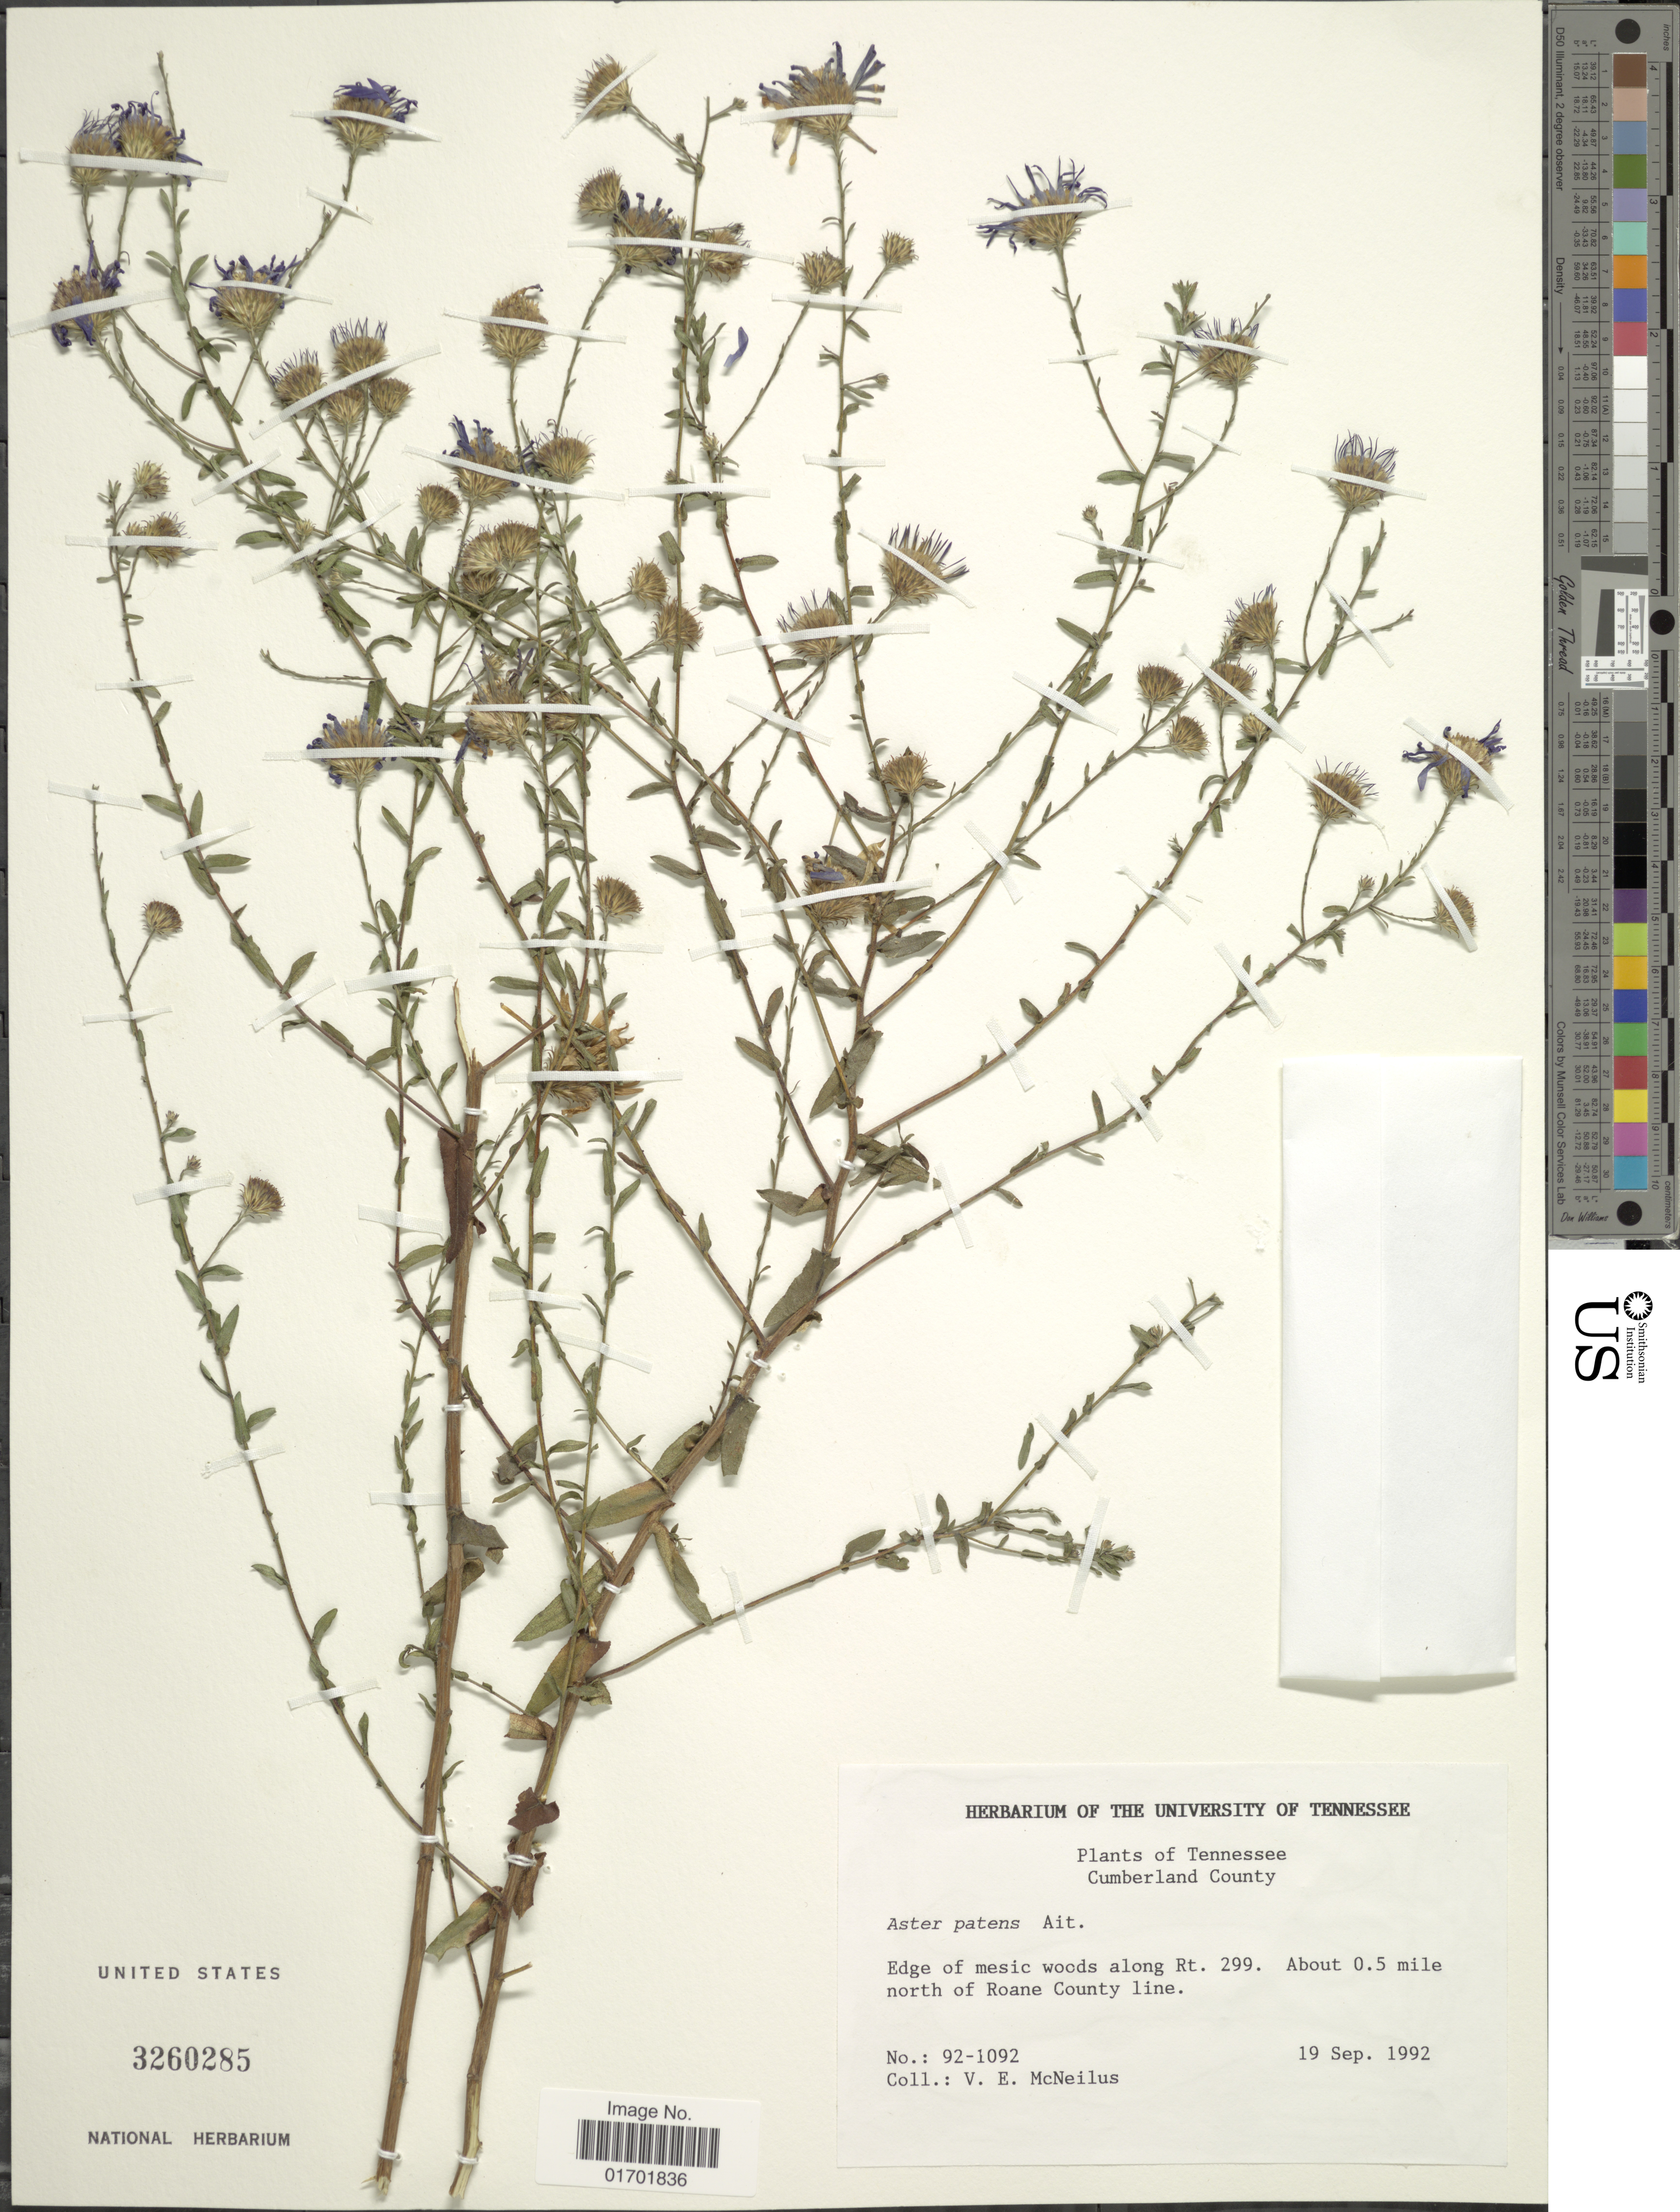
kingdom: Plantae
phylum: Tracheophyta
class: Magnoliopsida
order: Asterales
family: Asteraceae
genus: Symphyotrichum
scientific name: Symphyotrichum patens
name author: (Aiton) G.L. Nesom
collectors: V. Mcneilus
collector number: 92-1092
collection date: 1992-09-19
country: United States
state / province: Tennessee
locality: Cumberland County, edge of mesic woods along Rt. 229. About 0.5 mile north of Roanne County line.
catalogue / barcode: US 3260285